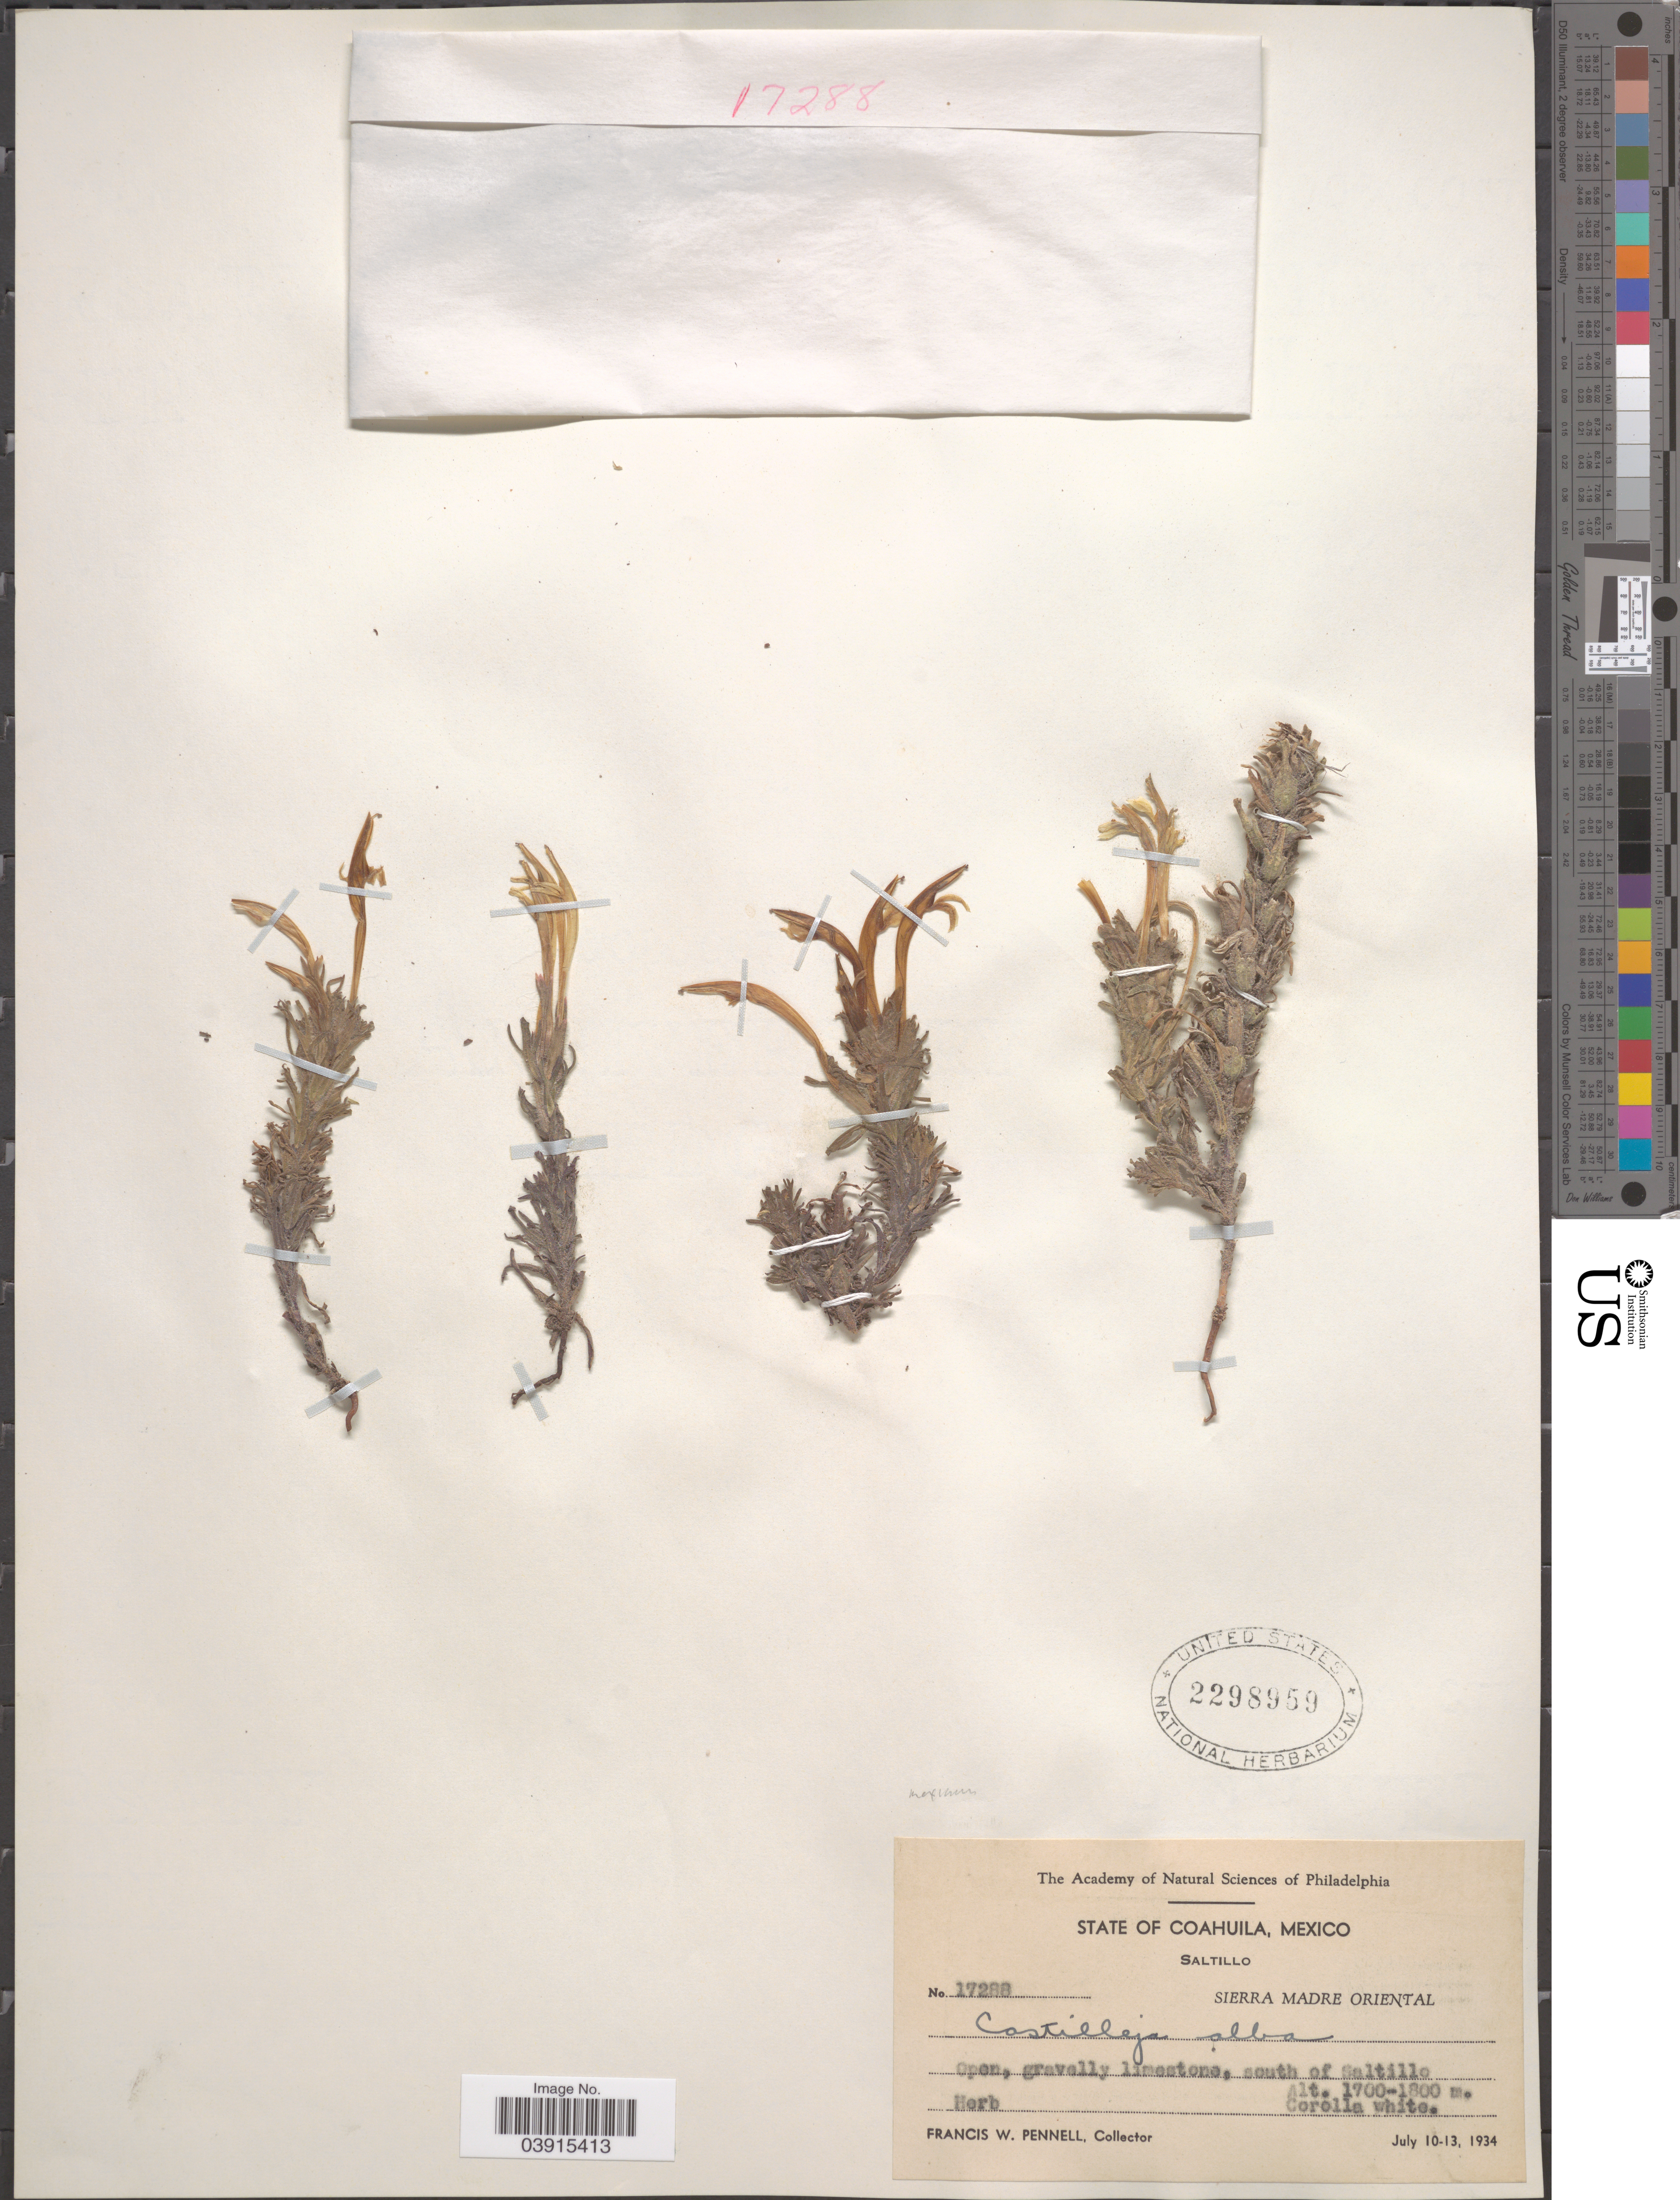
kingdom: Plantae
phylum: Tracheophyta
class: Magnoliopsida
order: Lamiales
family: Orobanchaceae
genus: Castilleja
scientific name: Castilleja mexicana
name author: (Hemsl.) A. Gray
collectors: F. W. Pennell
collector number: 17288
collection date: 1934-07-10/1934-07-13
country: Mexico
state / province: Coahuila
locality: Saltillo. Sierra Madre Oriental. Open, gravelly limestone, south of Saltillo.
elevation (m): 1700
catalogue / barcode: US 2298959